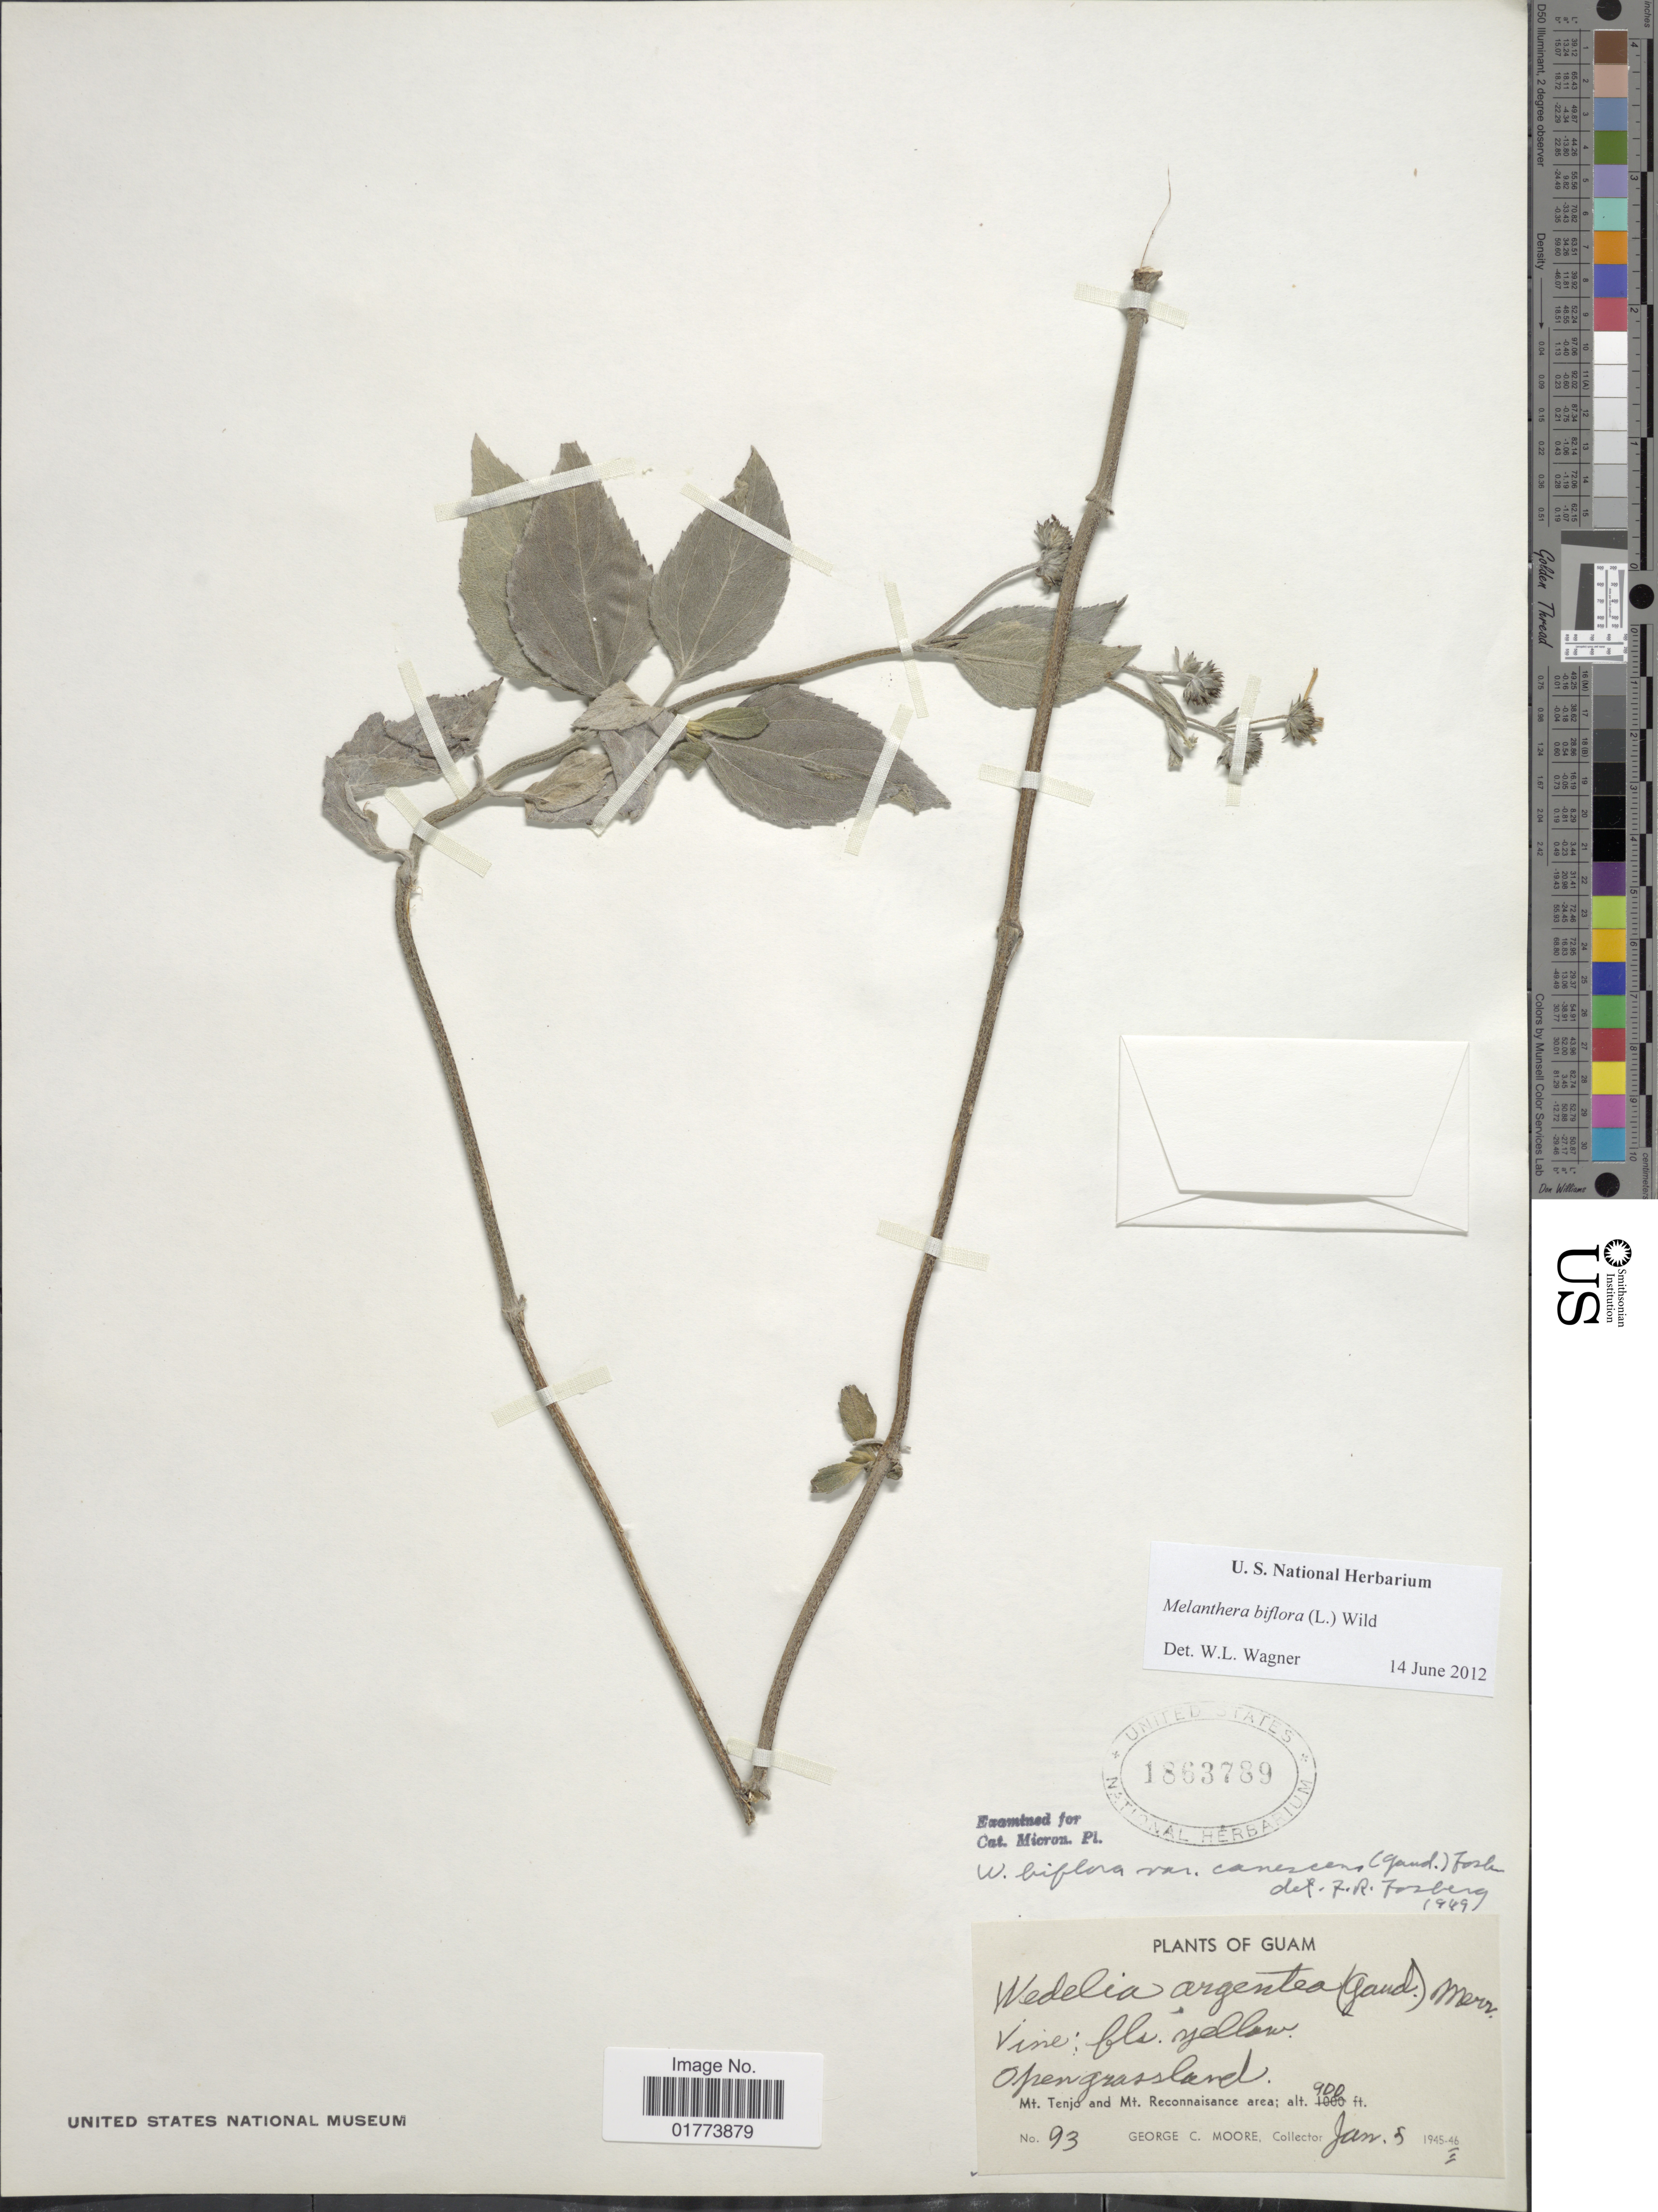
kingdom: Plantae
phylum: Tracheophyta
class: Magnoliopsida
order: Asterales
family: Asteraceae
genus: Wollastonia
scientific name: Wollastonia uniflora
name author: (Willd.) Orchard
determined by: Wagner, W. L., (BOT), Smithsonian Institution - National Museum of Natural History (UNITED STATES)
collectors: G. C. Moore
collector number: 93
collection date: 1946-01-05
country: Guam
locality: Mt. Tenjo and Mt. Reconnaisaince area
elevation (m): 274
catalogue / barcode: US 1863789